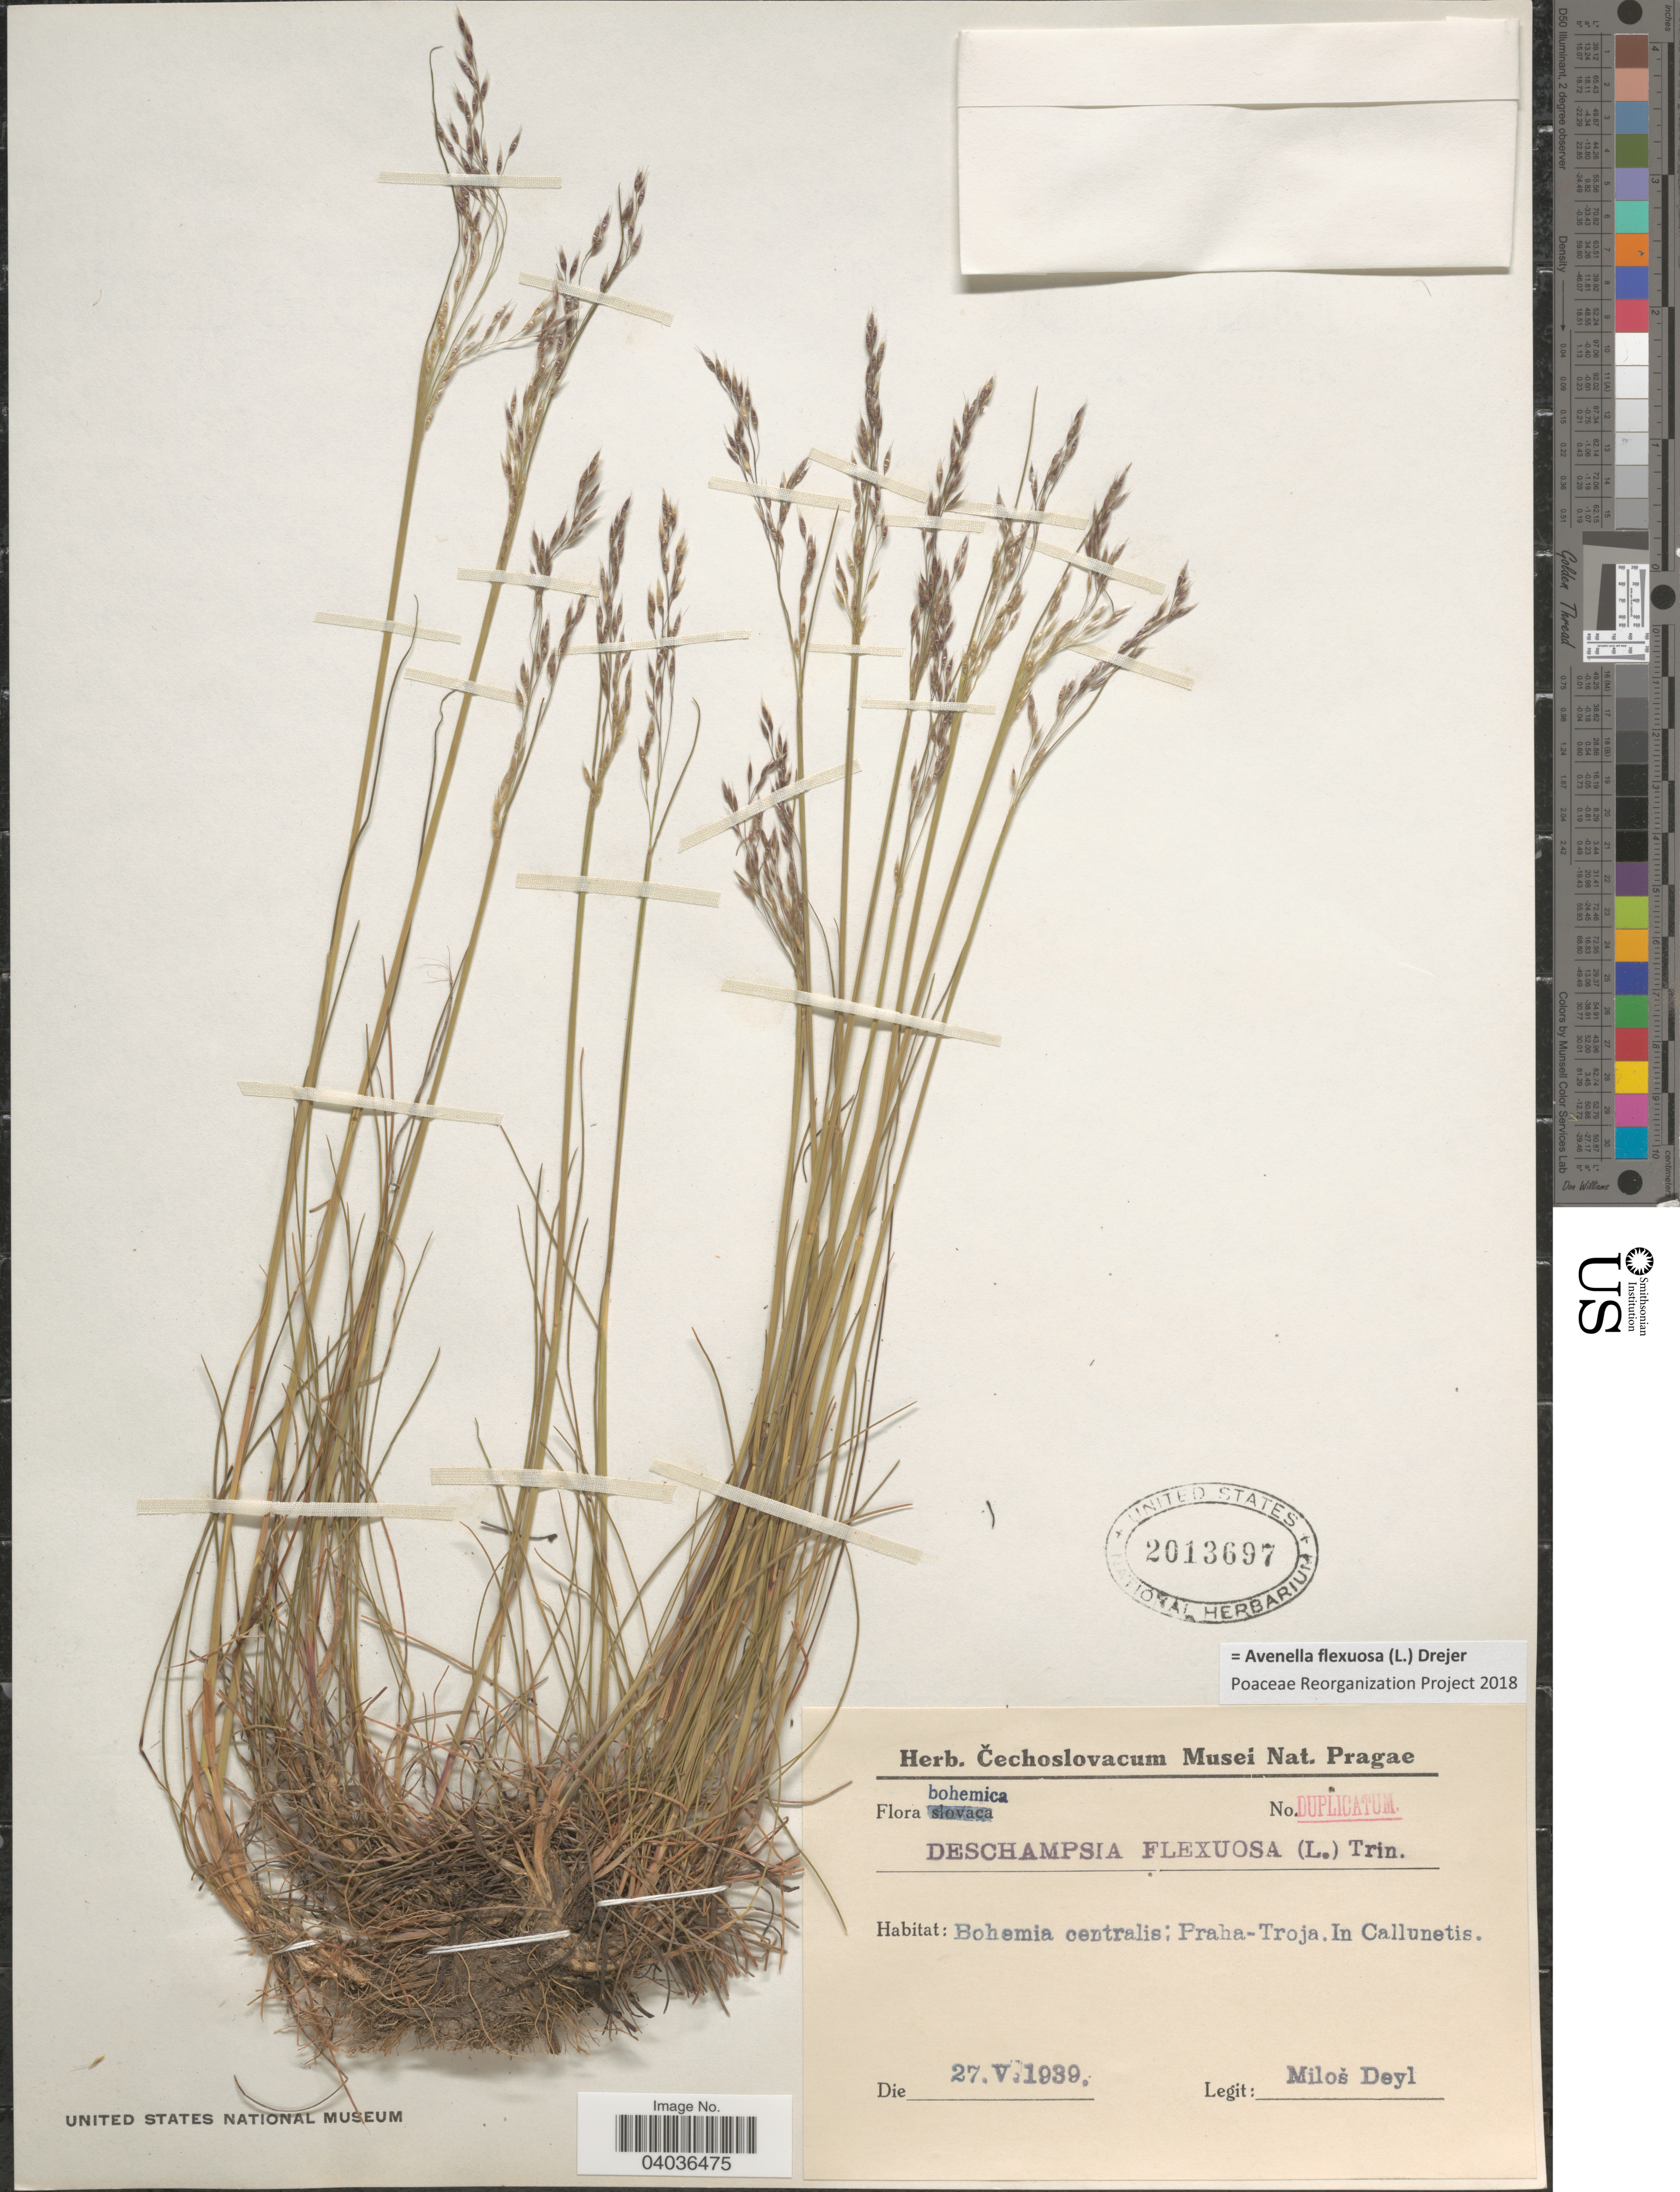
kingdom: Plantae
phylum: Tracheophyta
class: Liliopsida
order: Poales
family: Poaceae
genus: Avenella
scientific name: Avenella flexuosa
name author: (L.) Drejer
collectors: M. Deyl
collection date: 1939-05-27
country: Czechia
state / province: Central Bohemian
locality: Bohemia centralis: Praha-Troja. In Callunetis.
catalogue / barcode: US 2013697